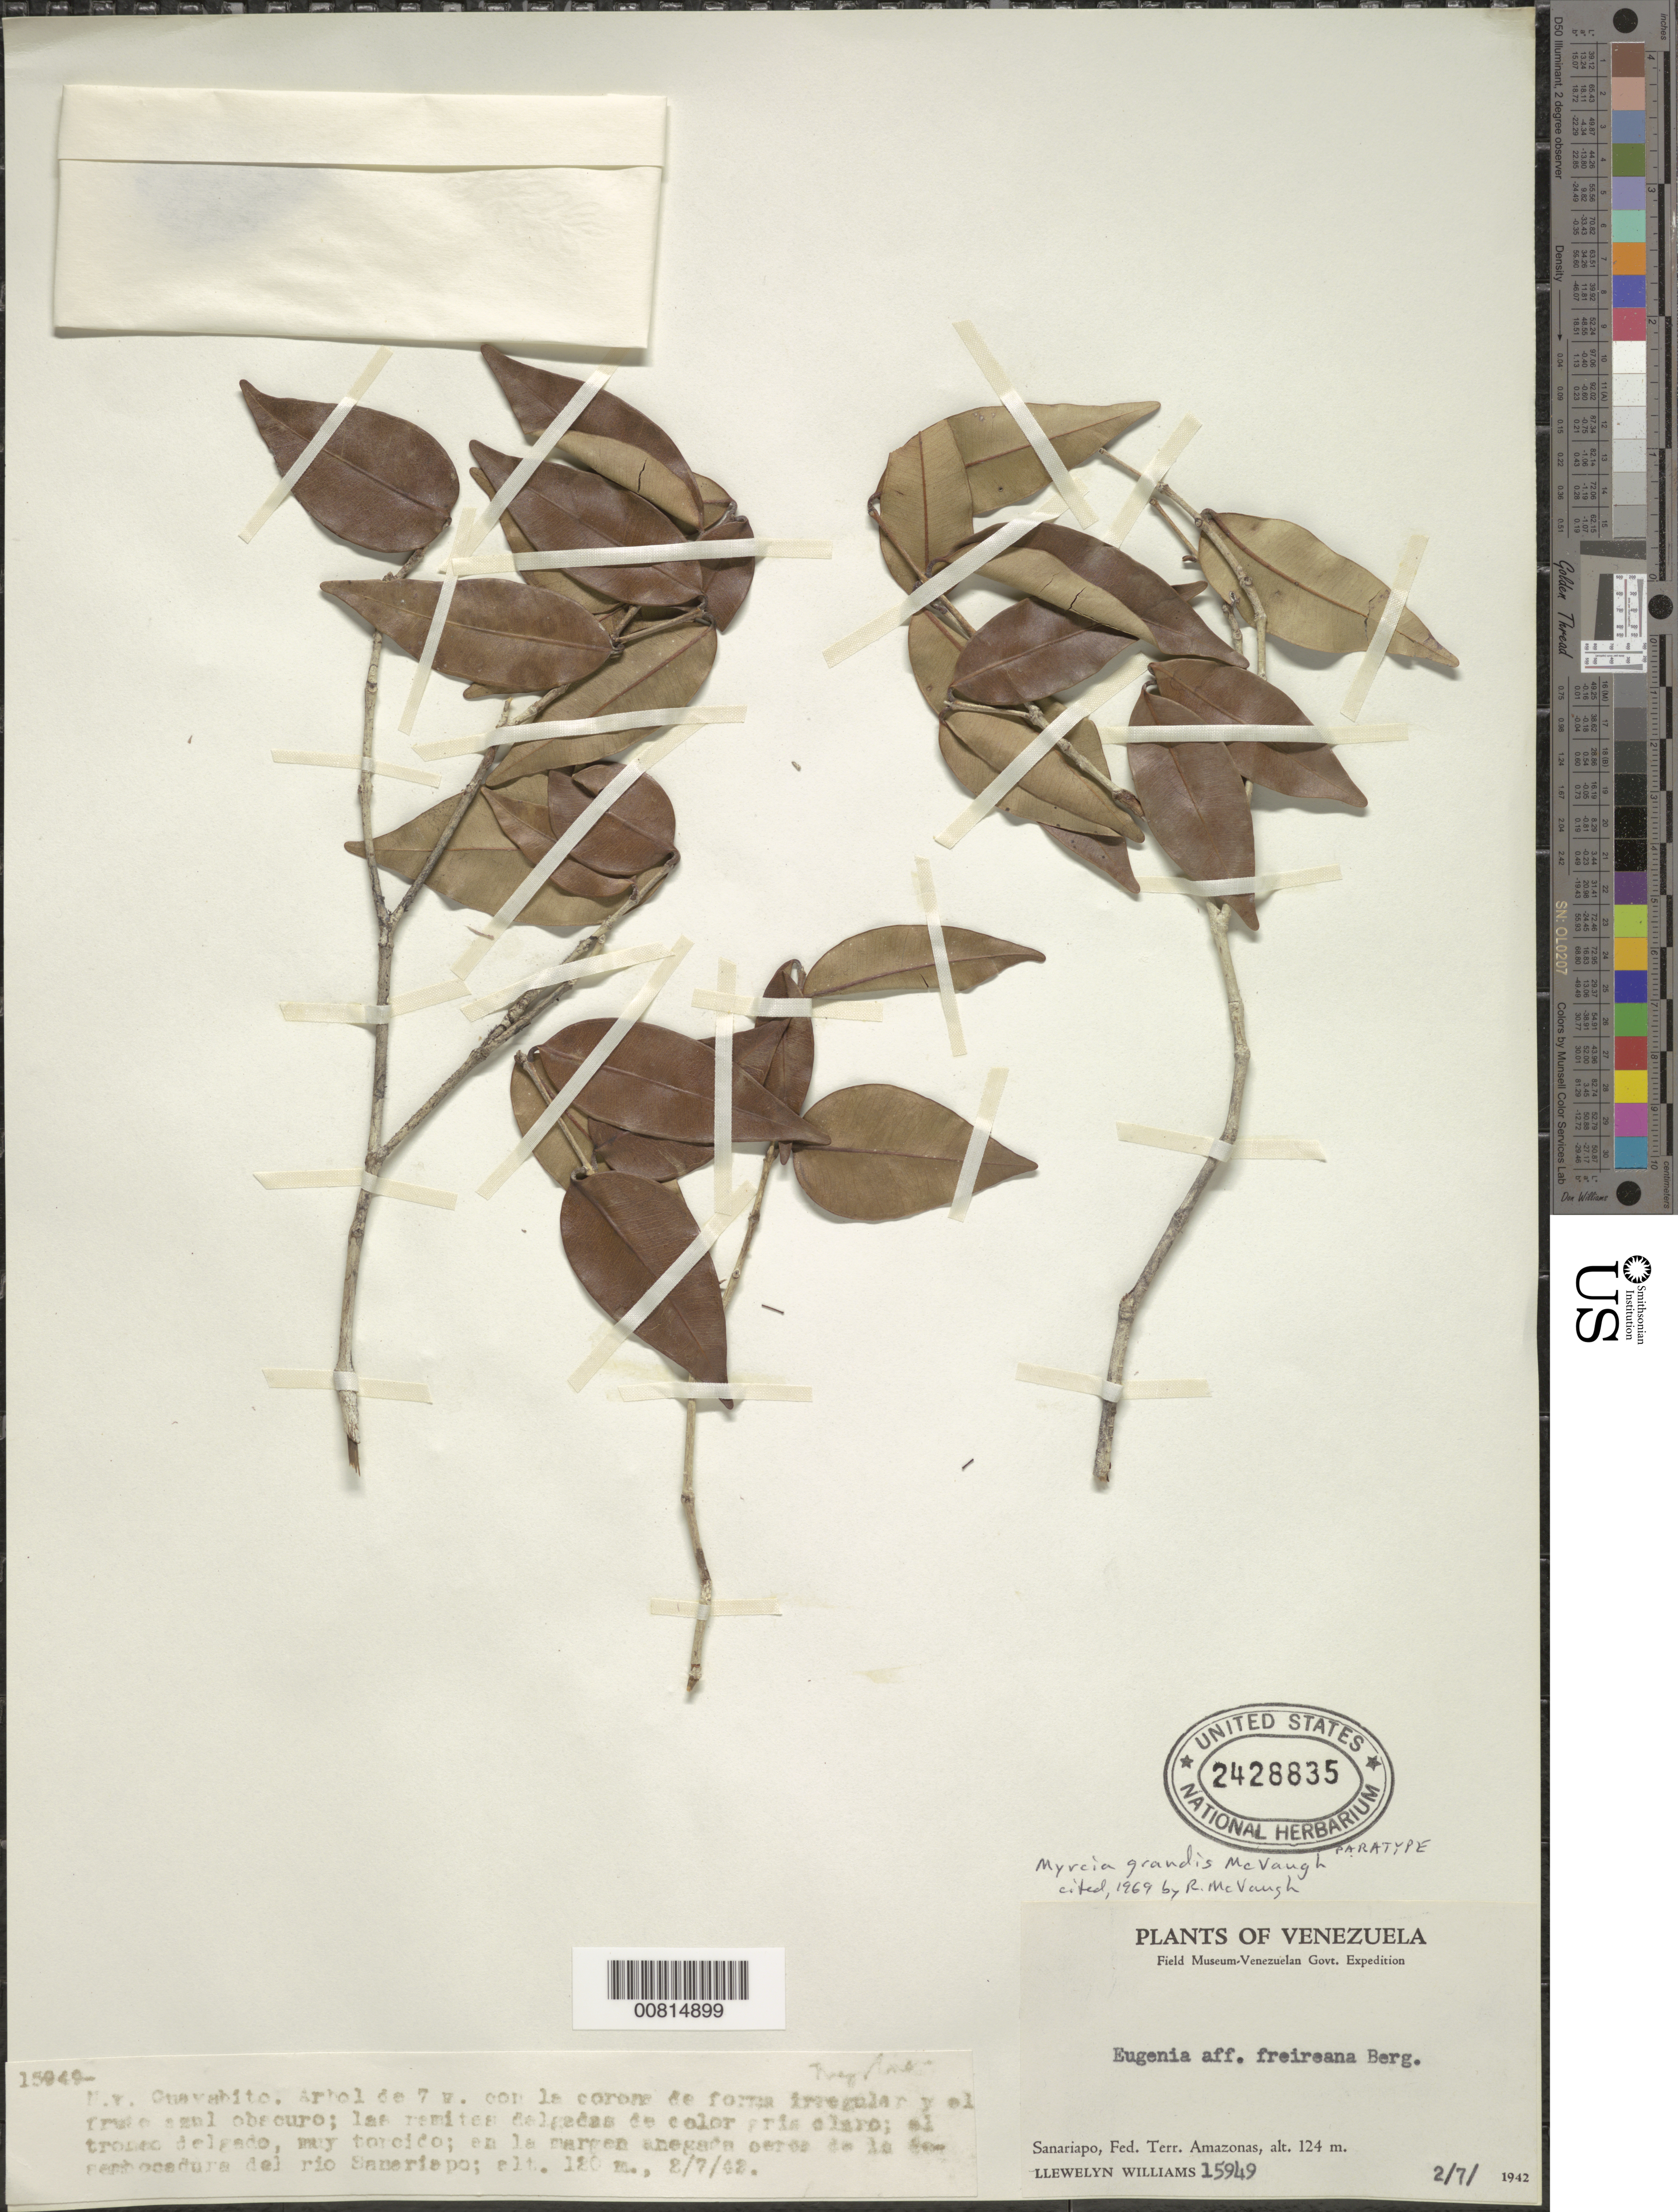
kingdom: Plantae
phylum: Tracheophyta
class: Magnoliopsida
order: Myrtales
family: Myrtaceae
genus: Myrcia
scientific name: Myrcia grandis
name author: McVaugh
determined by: McVaugh, R.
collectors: Ll. Williams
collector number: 15949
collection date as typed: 2-Jul-42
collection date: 1942-07-02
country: Venezuela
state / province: Amazonas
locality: Río Sanariapo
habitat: Margen anegada cerca de la embocadura del rio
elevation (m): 120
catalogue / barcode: US 2428835